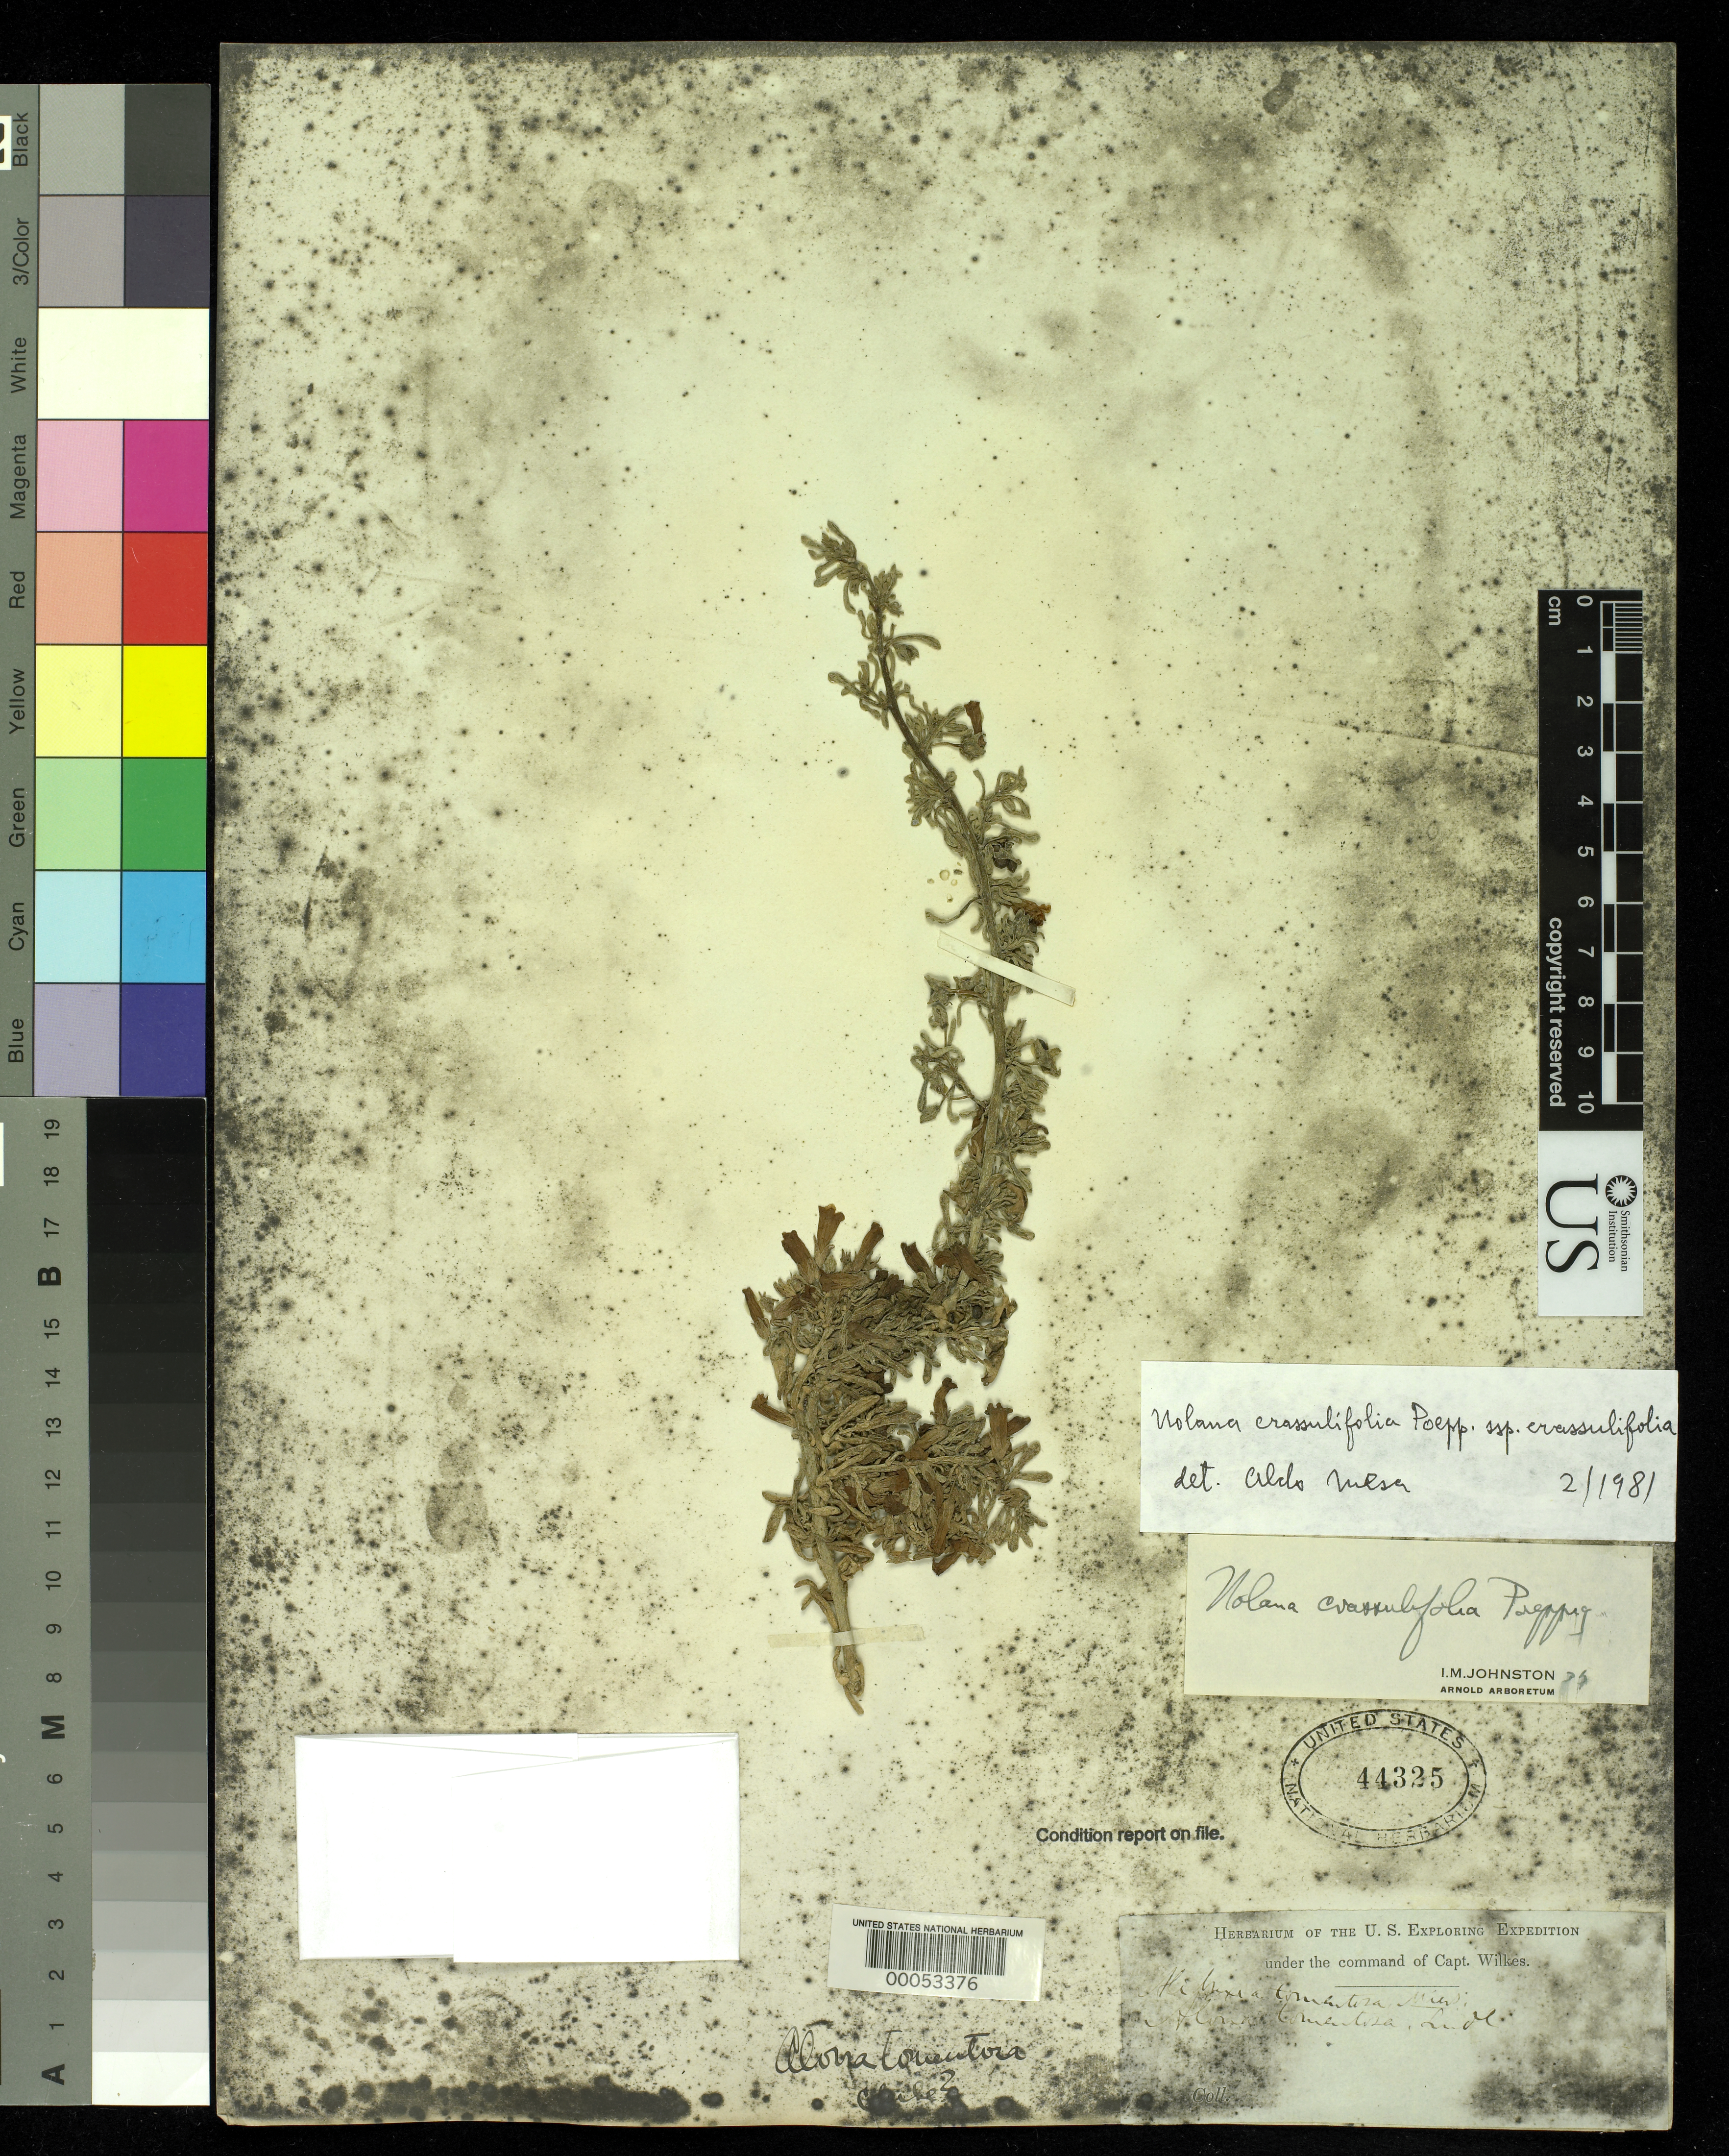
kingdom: Plantae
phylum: Tracheophyta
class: Magnoliopsida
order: Solanales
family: Solanaceae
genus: Nolana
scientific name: Nolana crassulifolia subsp. crassulifolia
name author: Kunze ex Walp.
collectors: Wilkes Explor. Exped.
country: Chile (?)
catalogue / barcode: US 44325